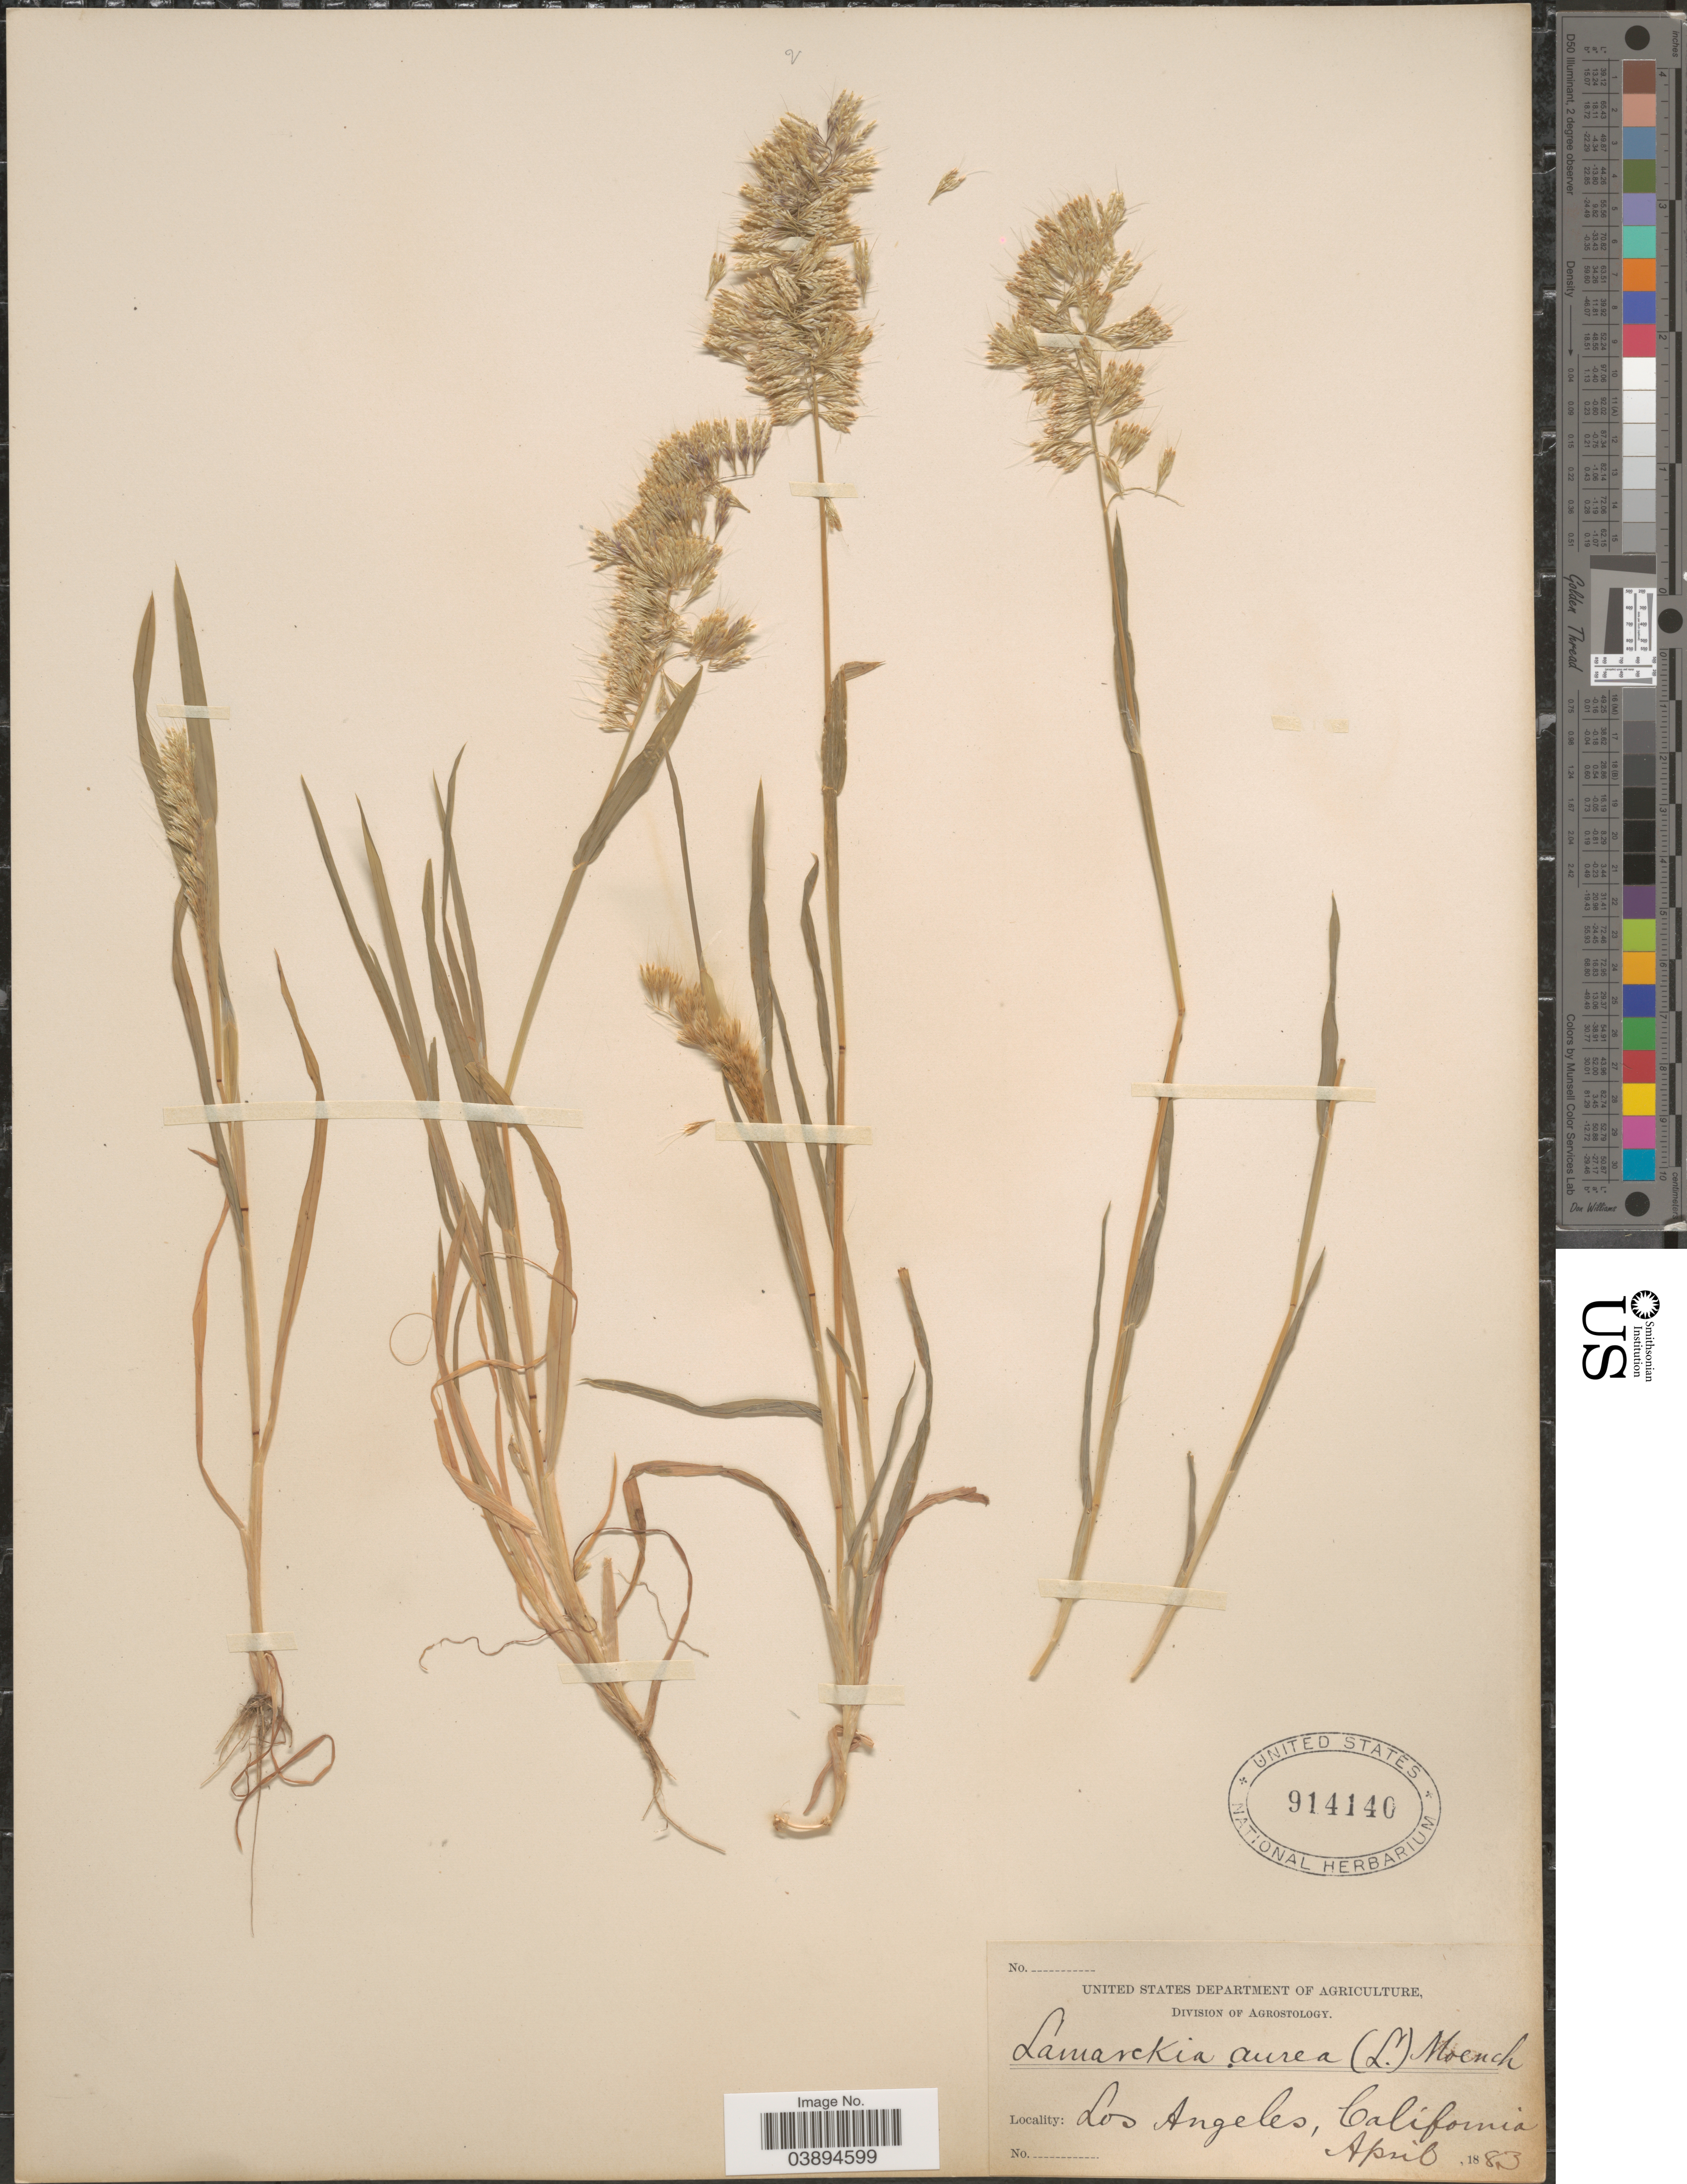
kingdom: Plantae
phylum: Tracheophyta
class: Liliopsida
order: Poales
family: Poaceae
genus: Lamarckia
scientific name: Lamarckia aurea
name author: (L.) Moench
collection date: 1883-04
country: United States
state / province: California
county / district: Los Angeles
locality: Los Angeles.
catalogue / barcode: US 914140